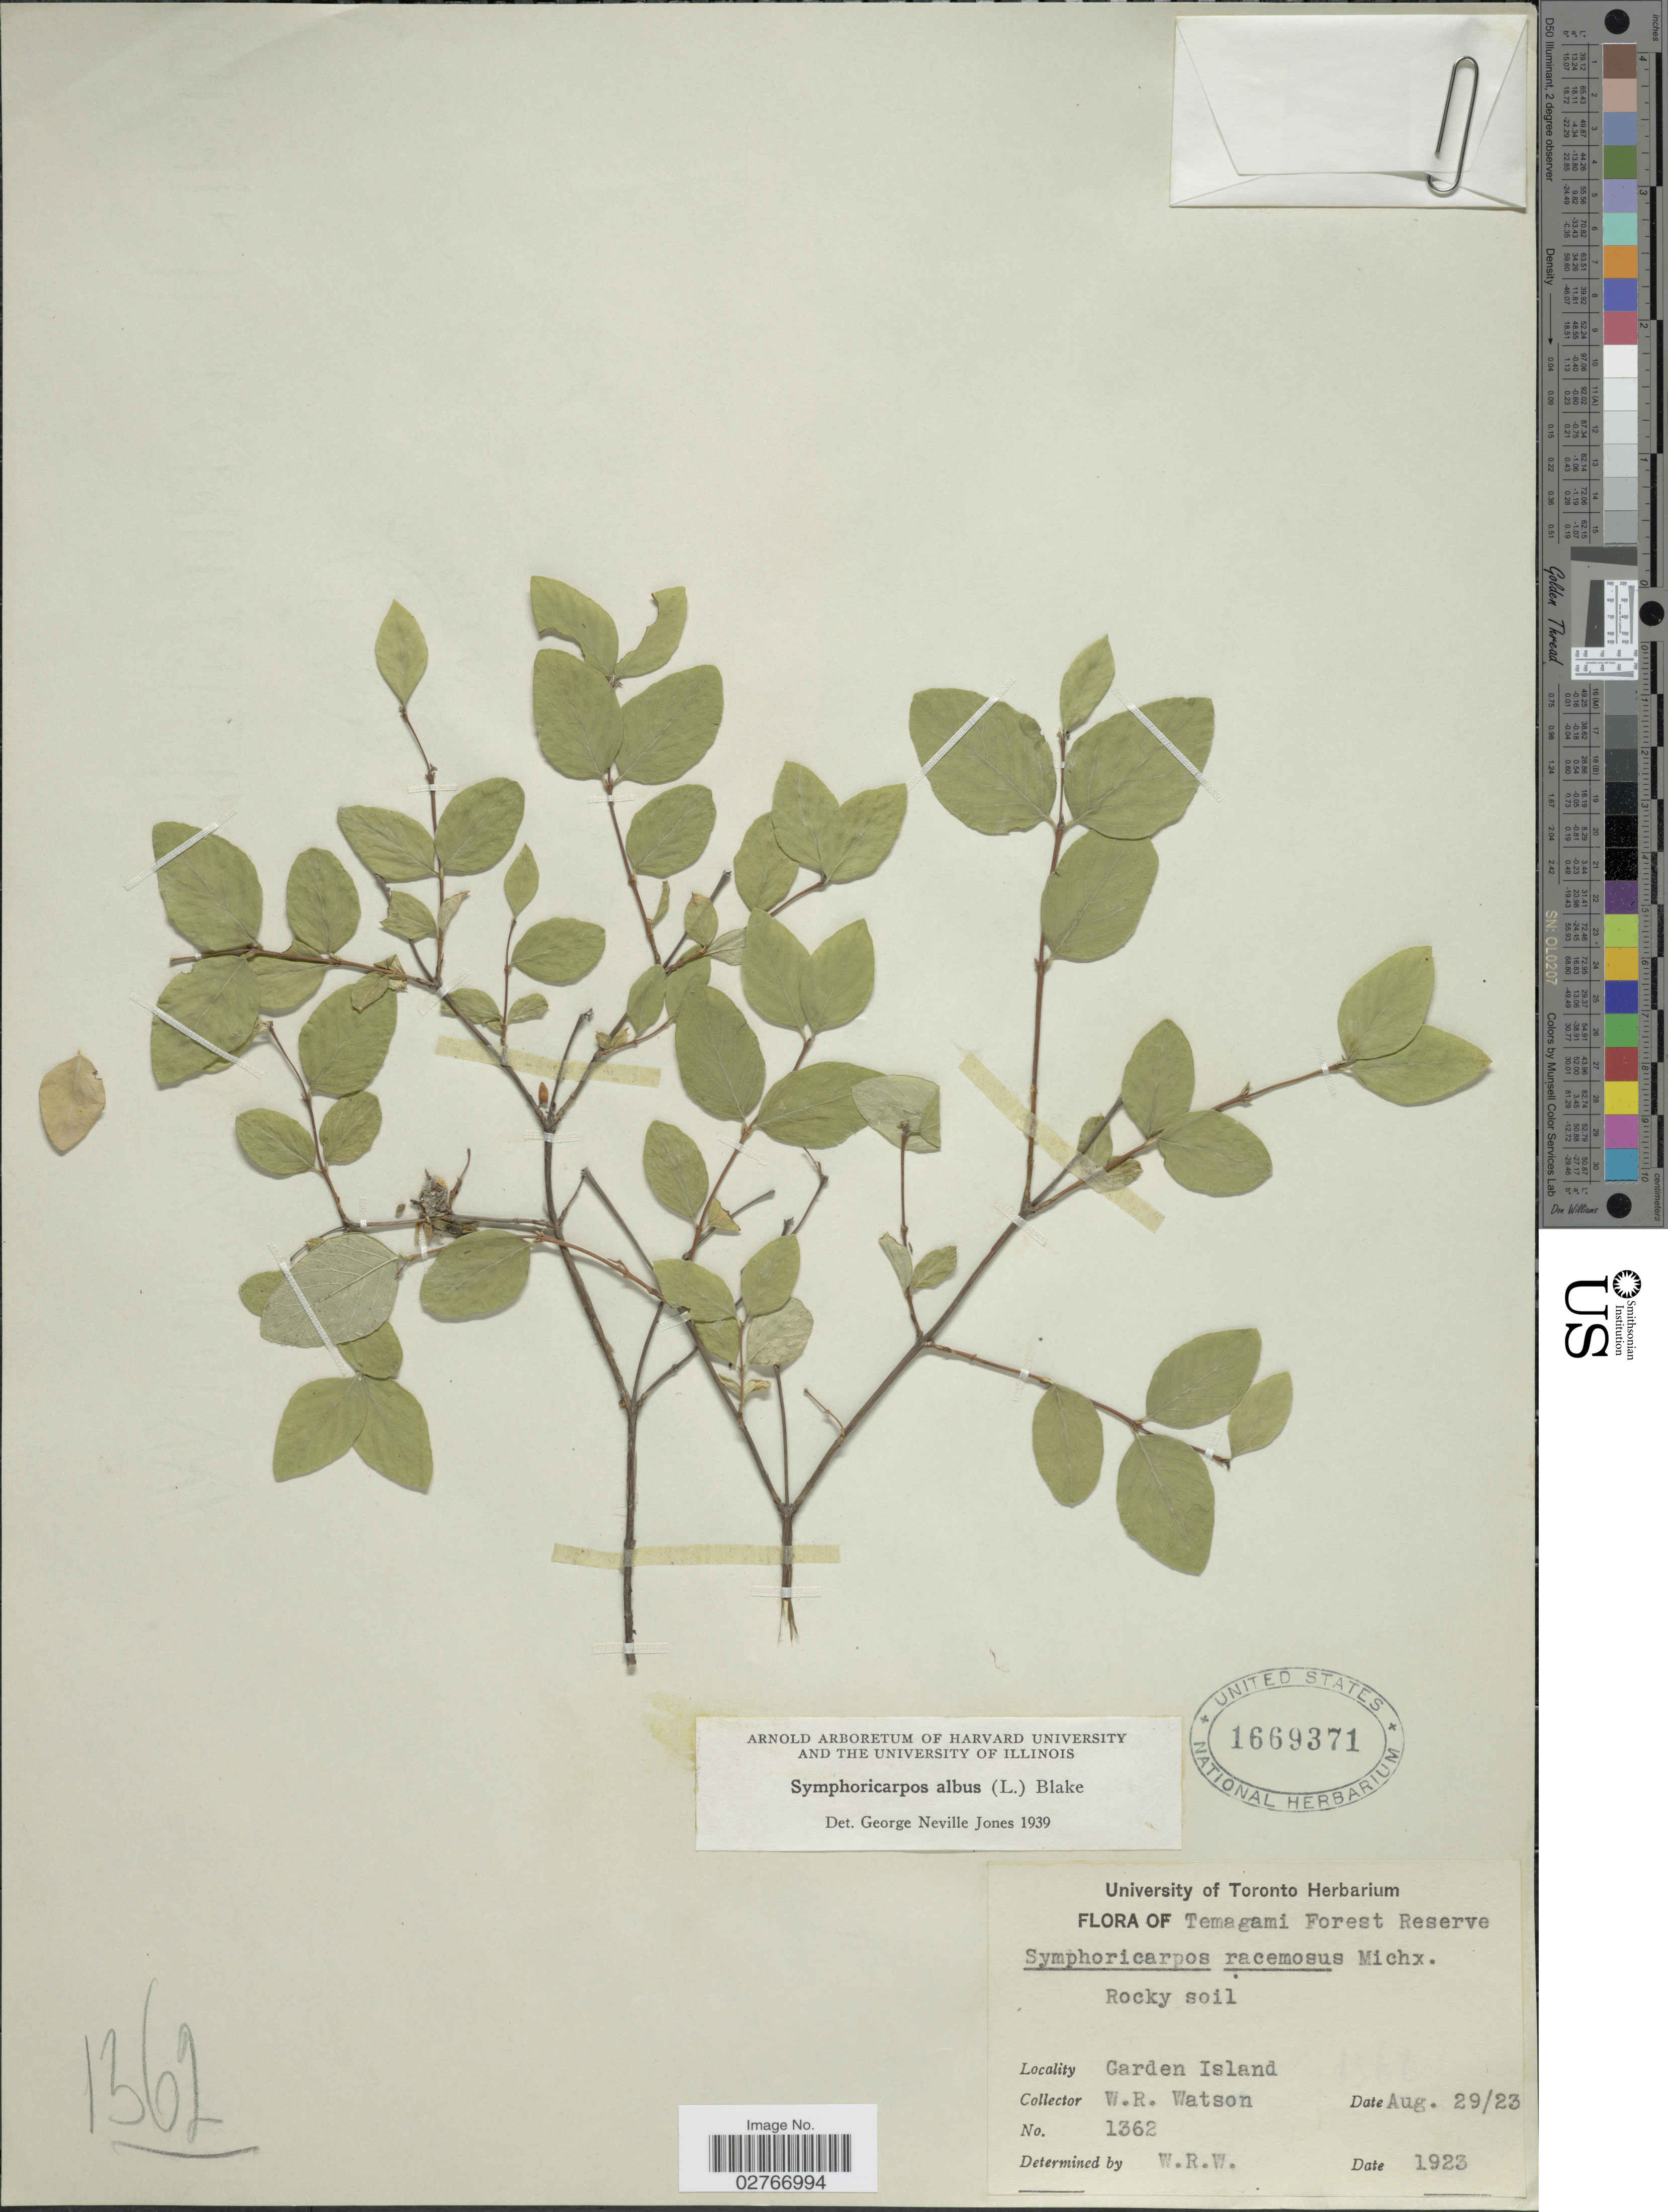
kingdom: Plantae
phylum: Tracheophyta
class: Magnoliopsida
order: Dipsacales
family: Caprifoliaceae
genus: Symphoricarpos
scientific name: Symphoricarpos albus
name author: (L.) S.F. Blake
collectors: W. R. Watson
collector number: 1362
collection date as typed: Transcribed d/m/y: 29/8/23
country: Canada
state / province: Ontario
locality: Temagami Forest Reserve. Garden Island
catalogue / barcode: US 1669371